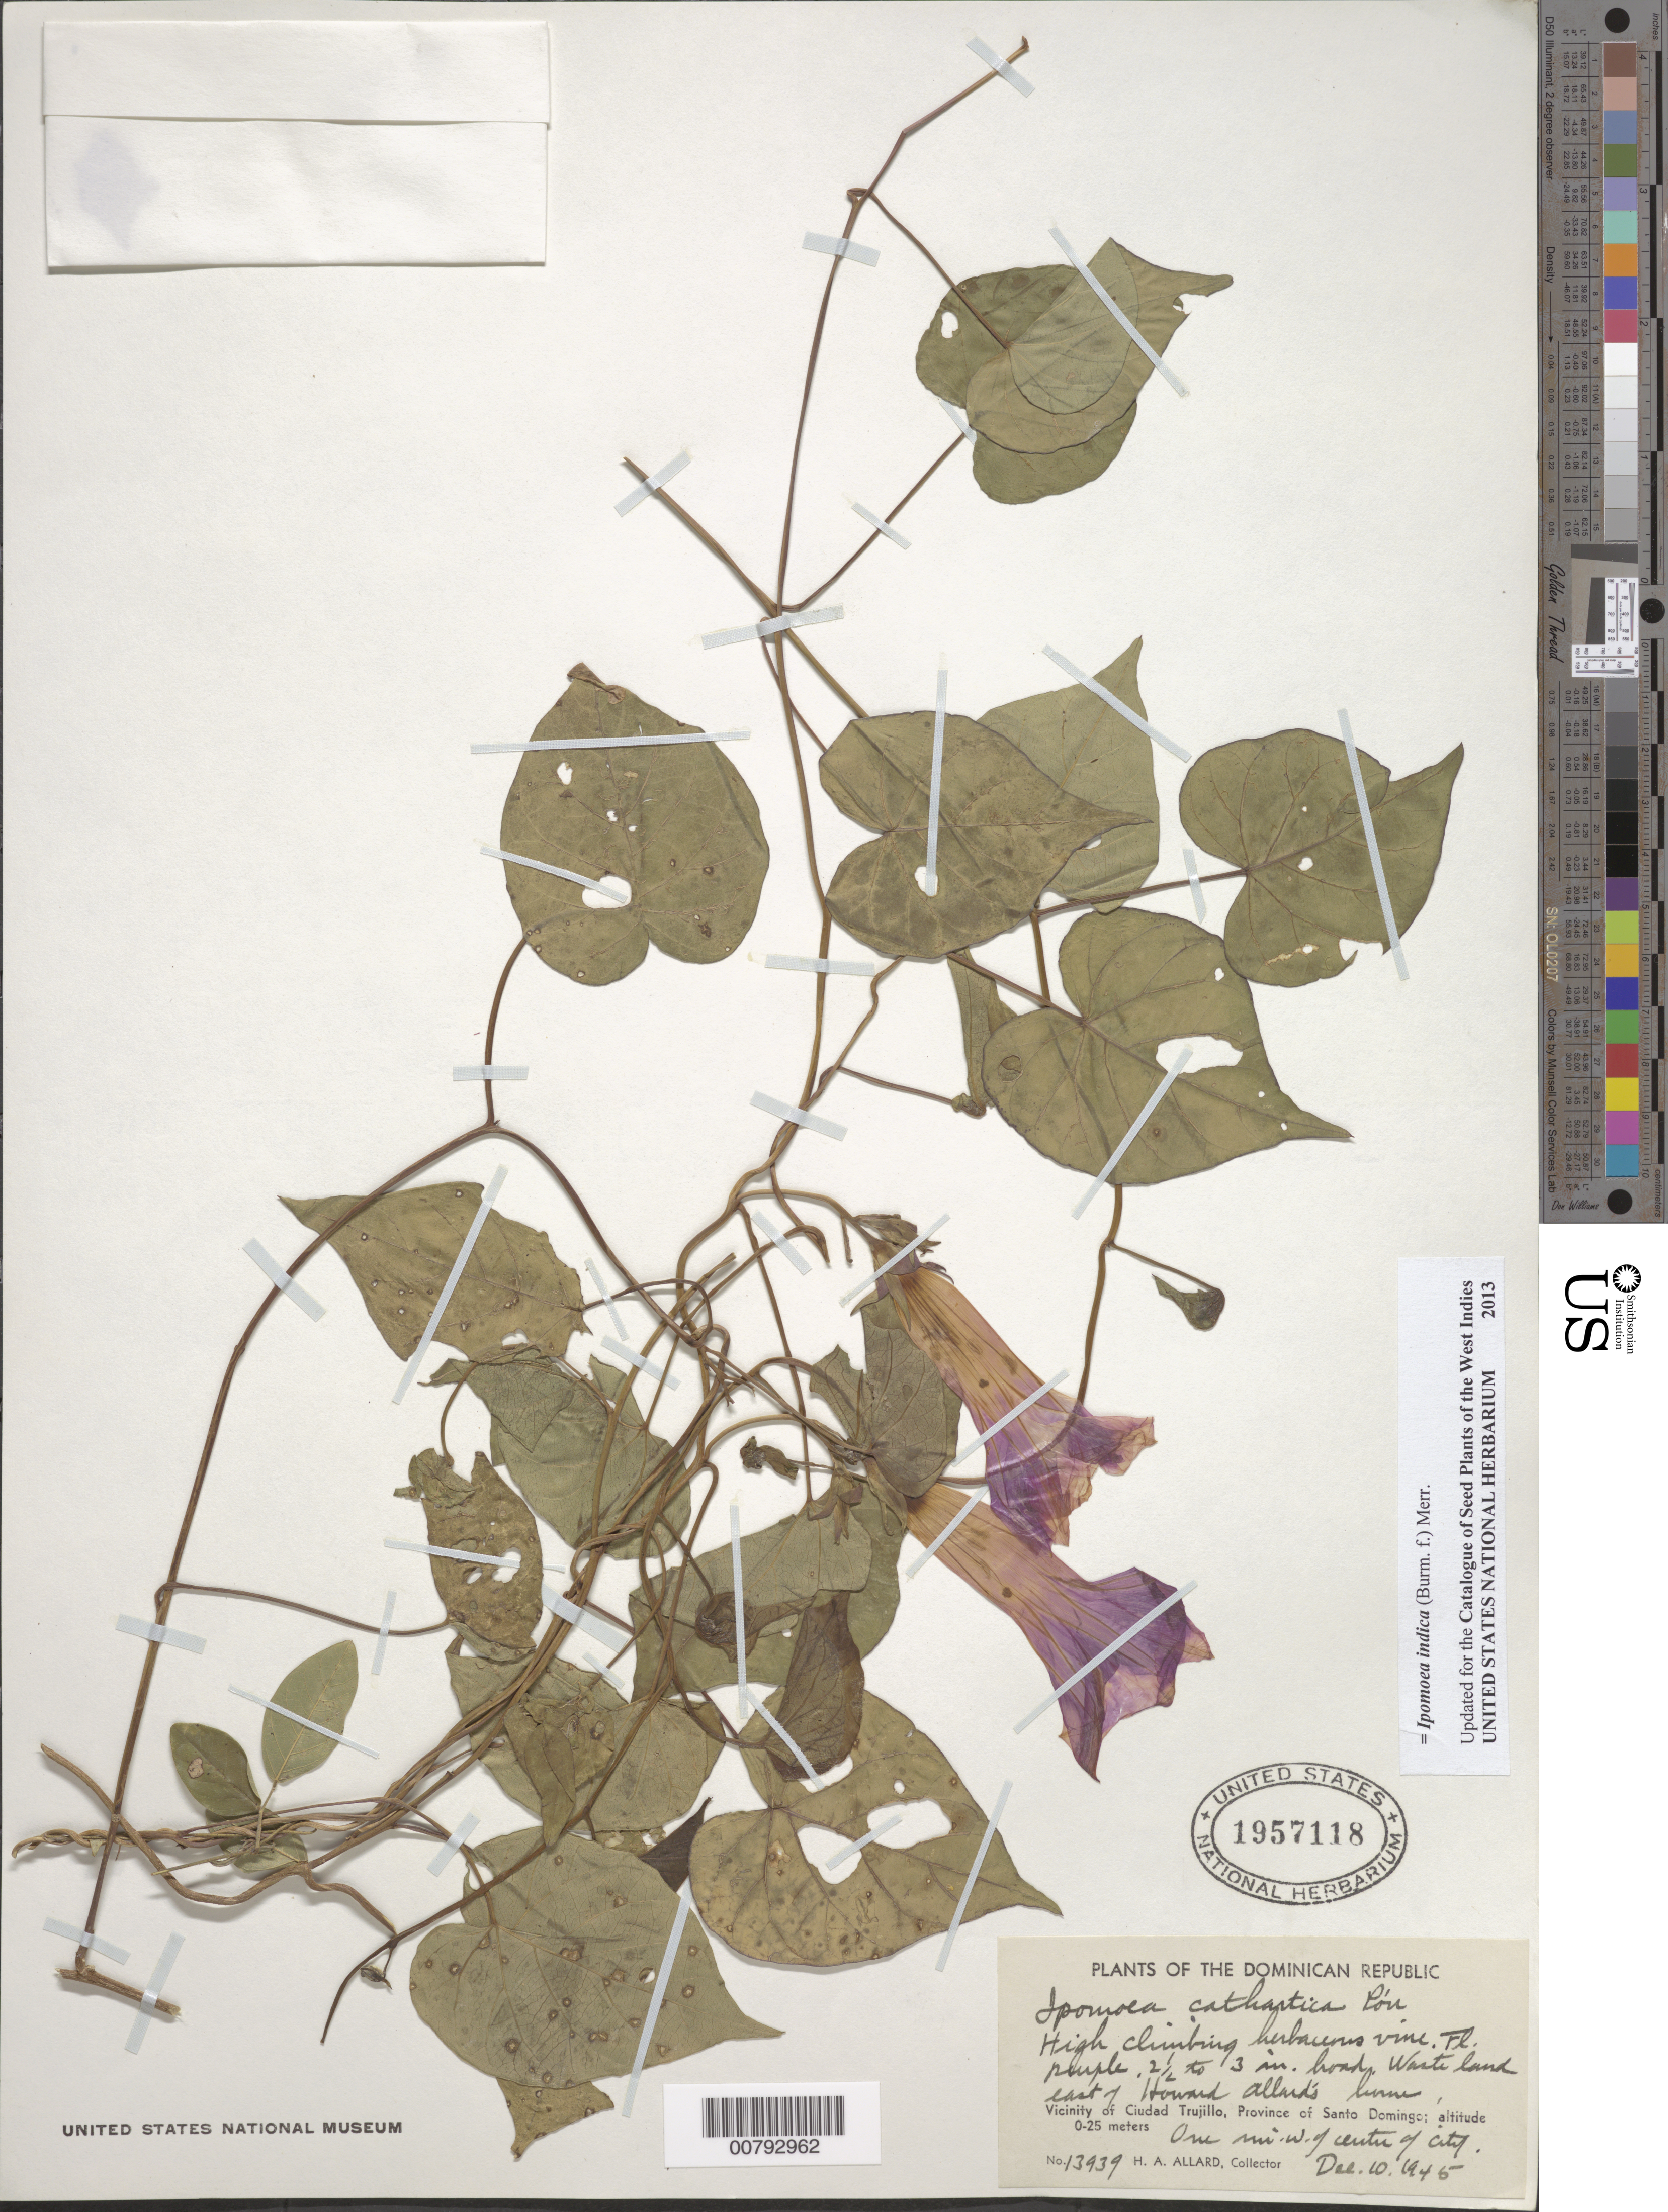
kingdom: Plantae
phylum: Tracheophyta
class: Magnoliopsida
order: Solanales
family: Convolvulaceae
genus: Ipomoea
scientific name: Ipomoea indica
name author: (Burm.) Merr.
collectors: H. A. Allard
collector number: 13939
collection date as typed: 10 Dec 1945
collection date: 1945-12-10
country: Dominican Republic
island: Hispaniola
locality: Province of Santo Domingo, vicinity of Ciudad Trujillo, east of Howard Allard's home 1 mile W of center of city.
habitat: Waste land.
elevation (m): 0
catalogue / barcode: US 1957118